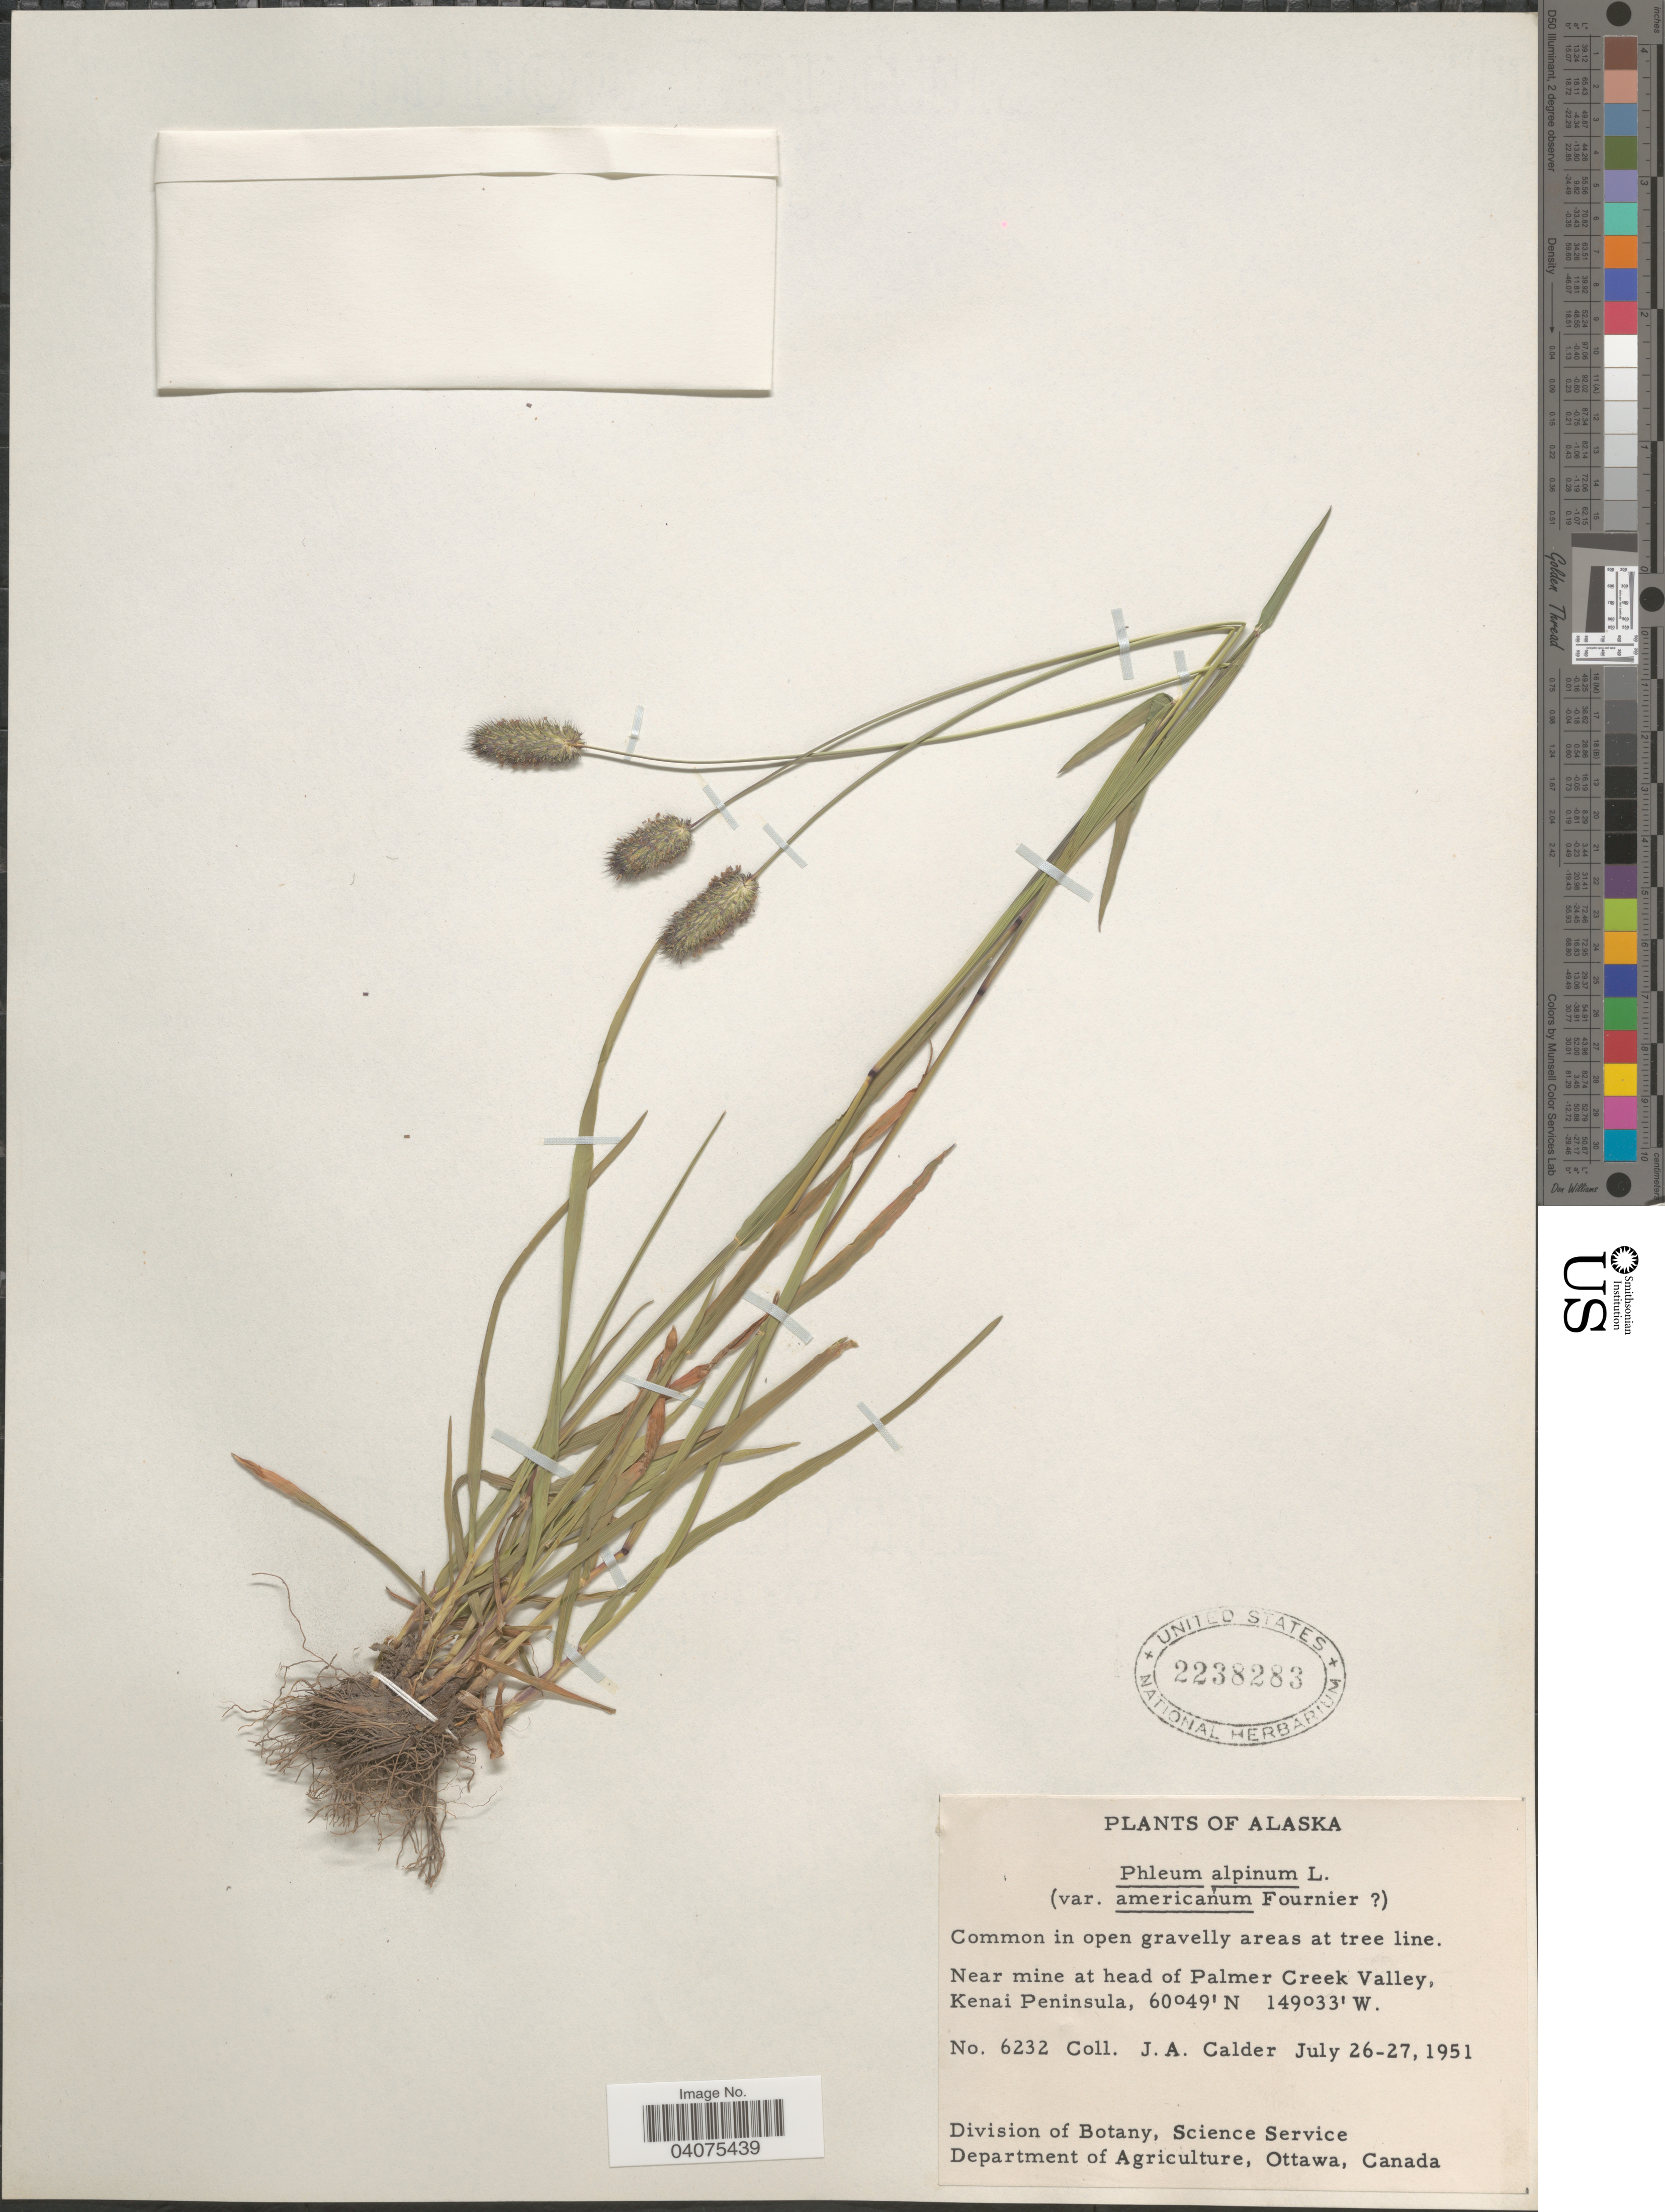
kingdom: Plantae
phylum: Tracheophyta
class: Liliopsida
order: Poales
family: Poaceae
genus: Phleum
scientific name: Phleum alpinum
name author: L.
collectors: J. A. Calder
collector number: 6232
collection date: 1951-07-26/1951-07-27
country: United States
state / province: Alaska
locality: In open gravelly areas at tree line. Near mine at head of Palmer Creek Valley, Kenai Peninsula.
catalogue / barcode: US 2238283